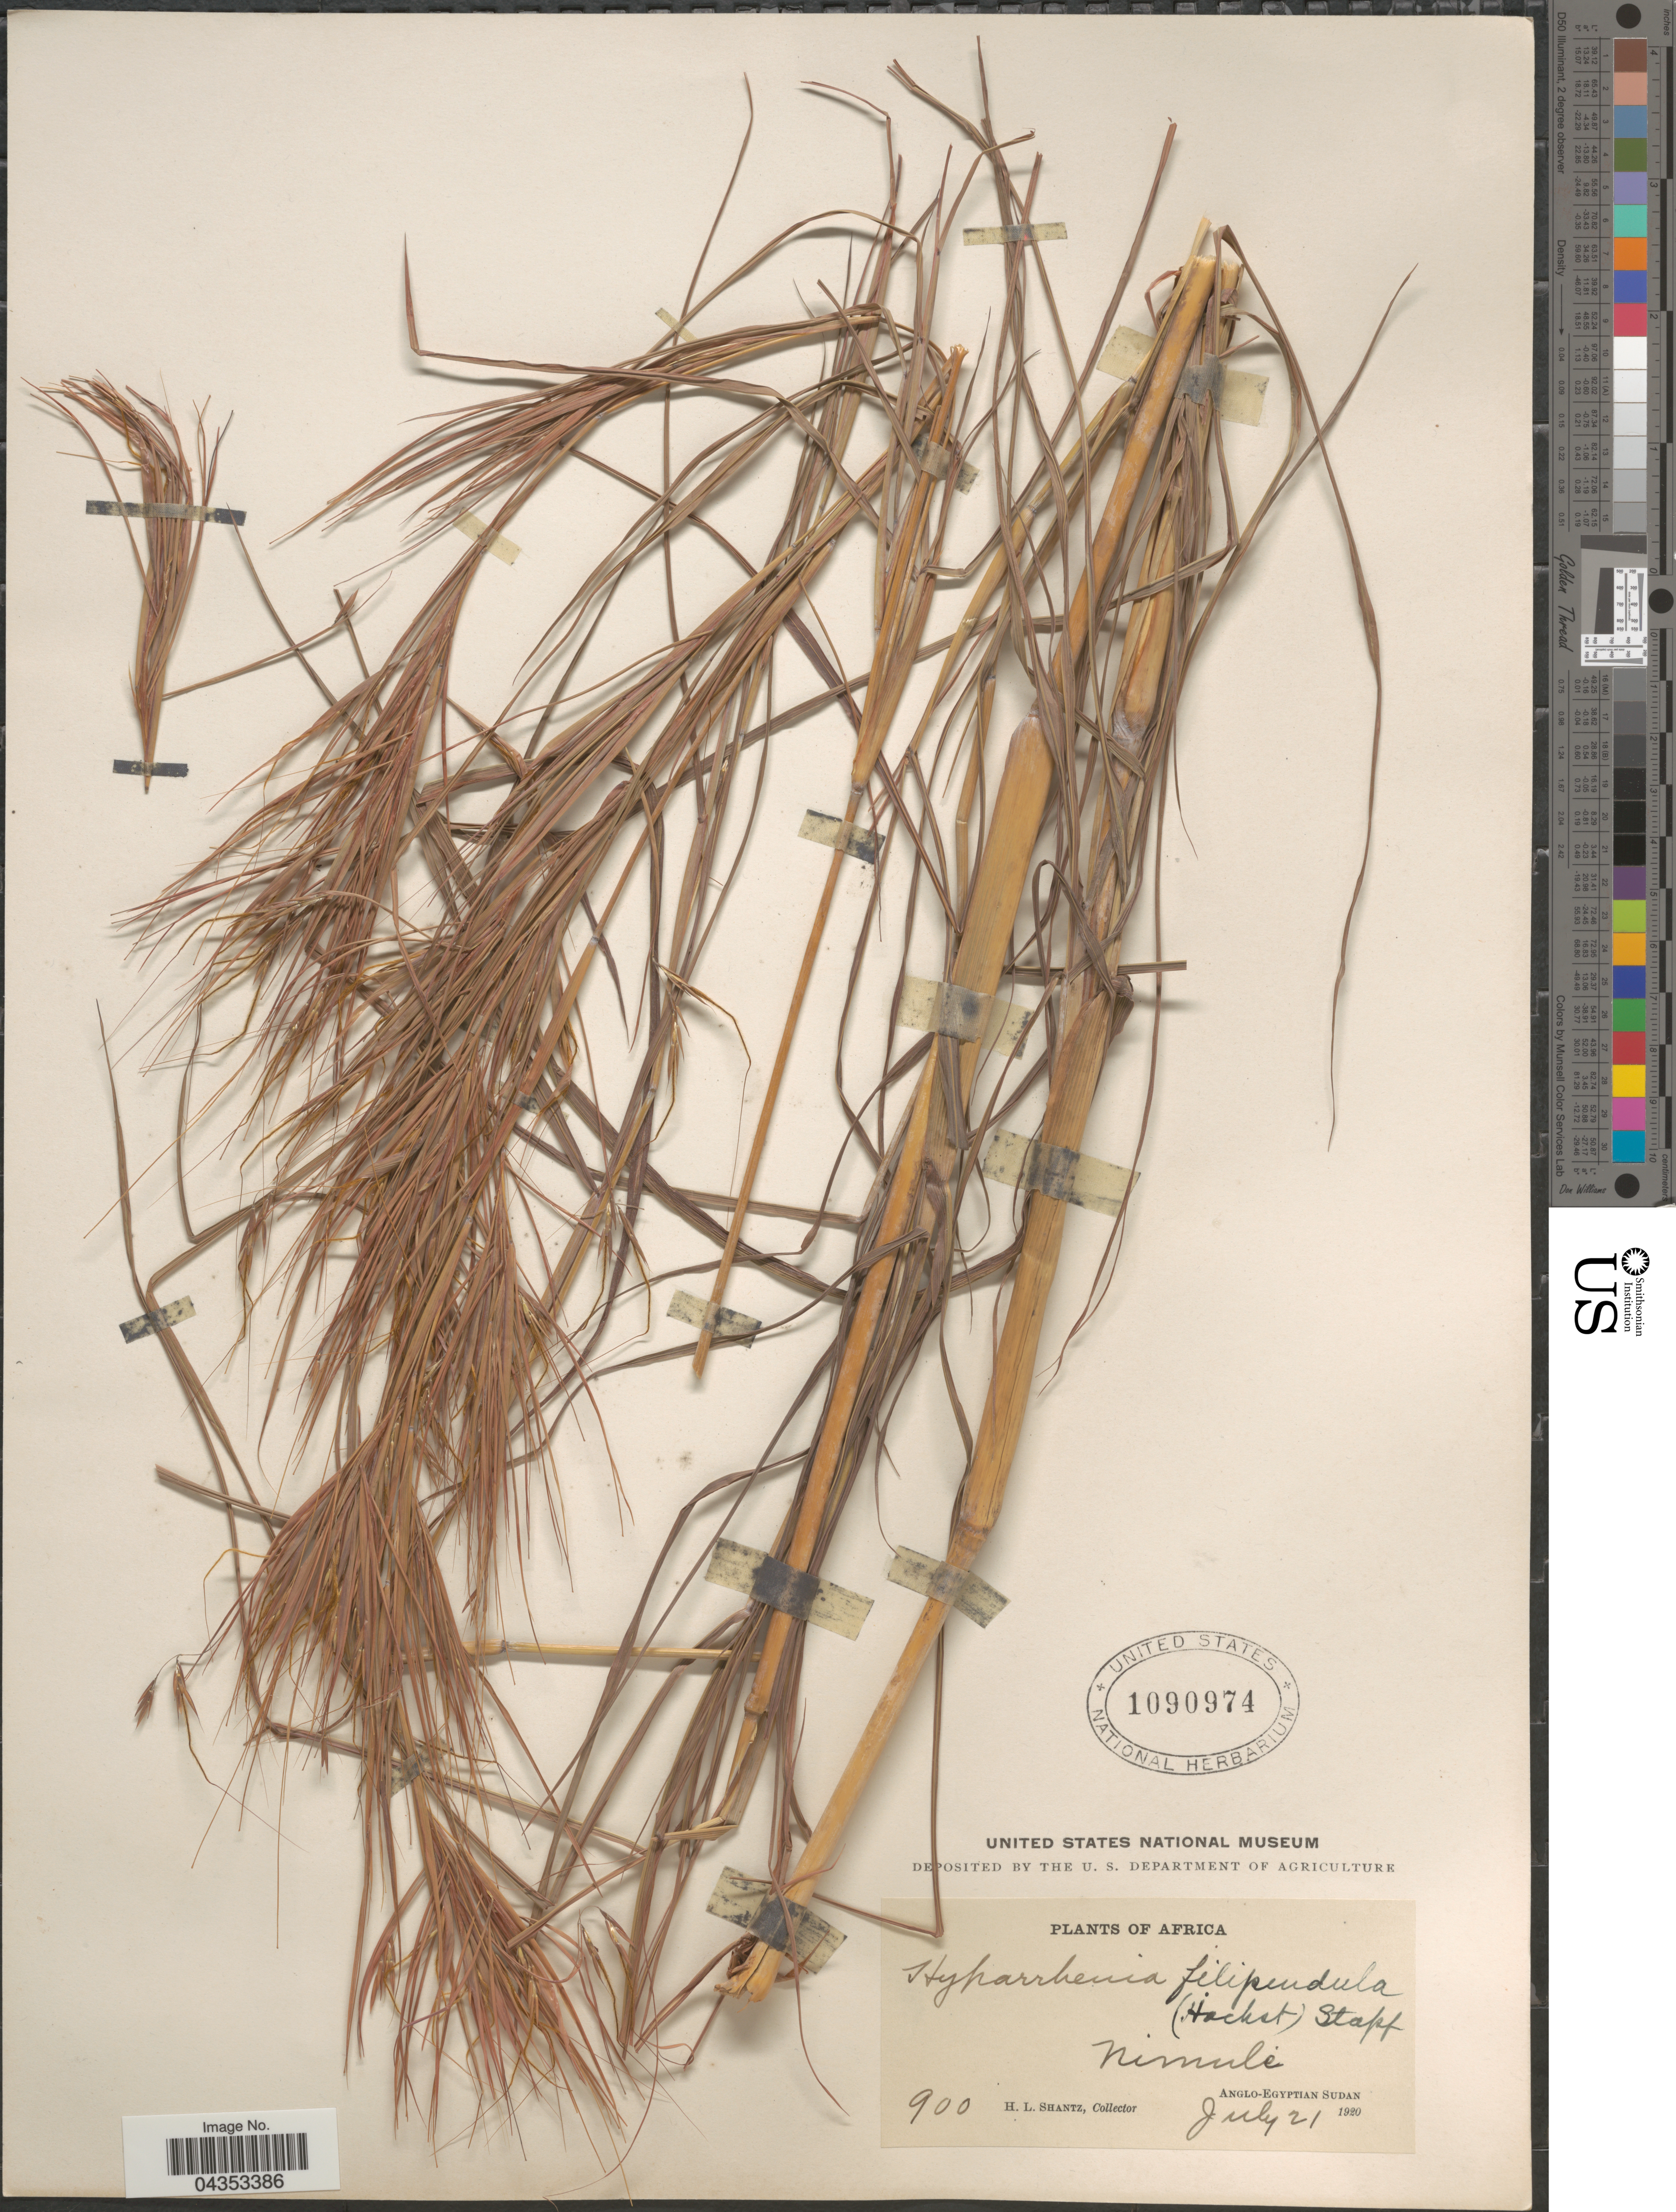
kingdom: Plantae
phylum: Tracheophyta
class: Liliopsida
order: Poales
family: Poaceae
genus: Hyparrhenia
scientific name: Hyparrhenia filipendula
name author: (Hochr.) Stapf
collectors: H. Shantz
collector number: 900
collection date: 1920-07-21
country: South Sudan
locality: Nimule. Anglo-Egyptian Sudan.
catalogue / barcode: US 1090974